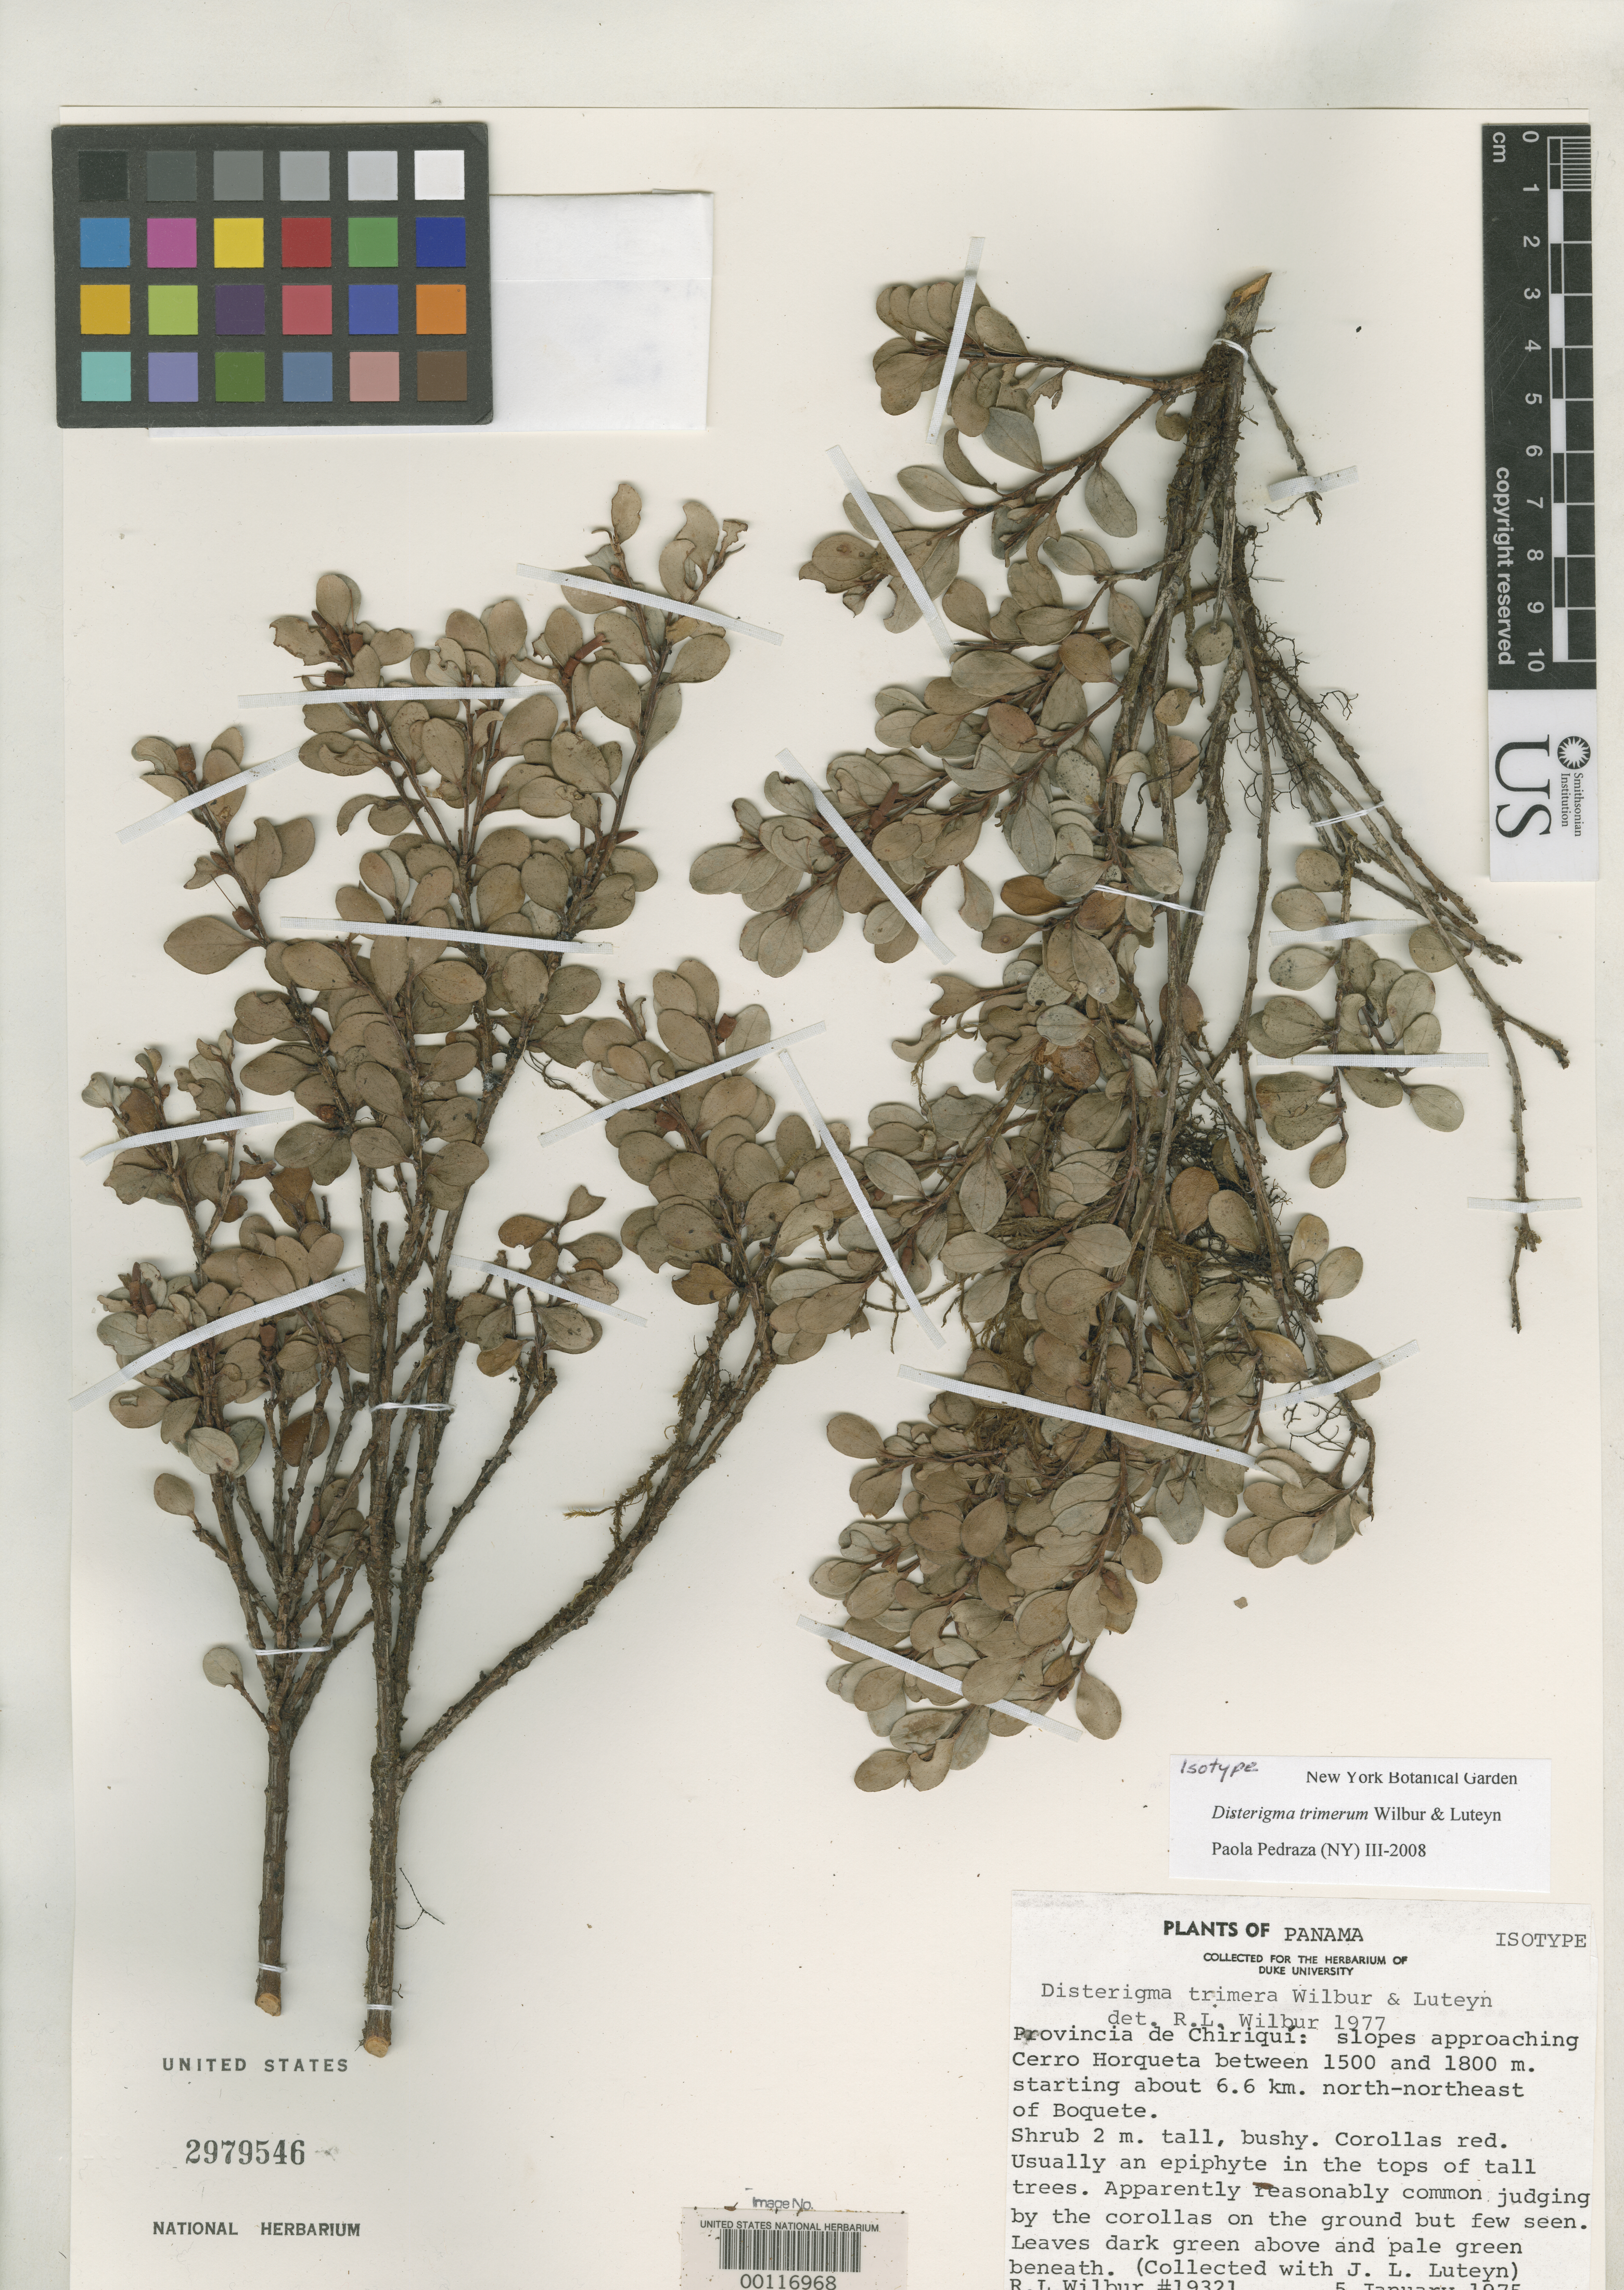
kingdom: Plantae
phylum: Tracheophyta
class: Magnoliopsida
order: Ericales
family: Ericaceae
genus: Disterigma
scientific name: Disterigma trimerum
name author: Wilbur & Luteyn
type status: Isotype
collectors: R. L. Wilbur & J. L. Luteyn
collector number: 19321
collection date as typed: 05 Jan 1975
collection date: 1975-01-05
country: Panama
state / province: Chiriquí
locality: Cerro Horqueta, 6.6 km NNE of Boquete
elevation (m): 1800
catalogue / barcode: US 2979546